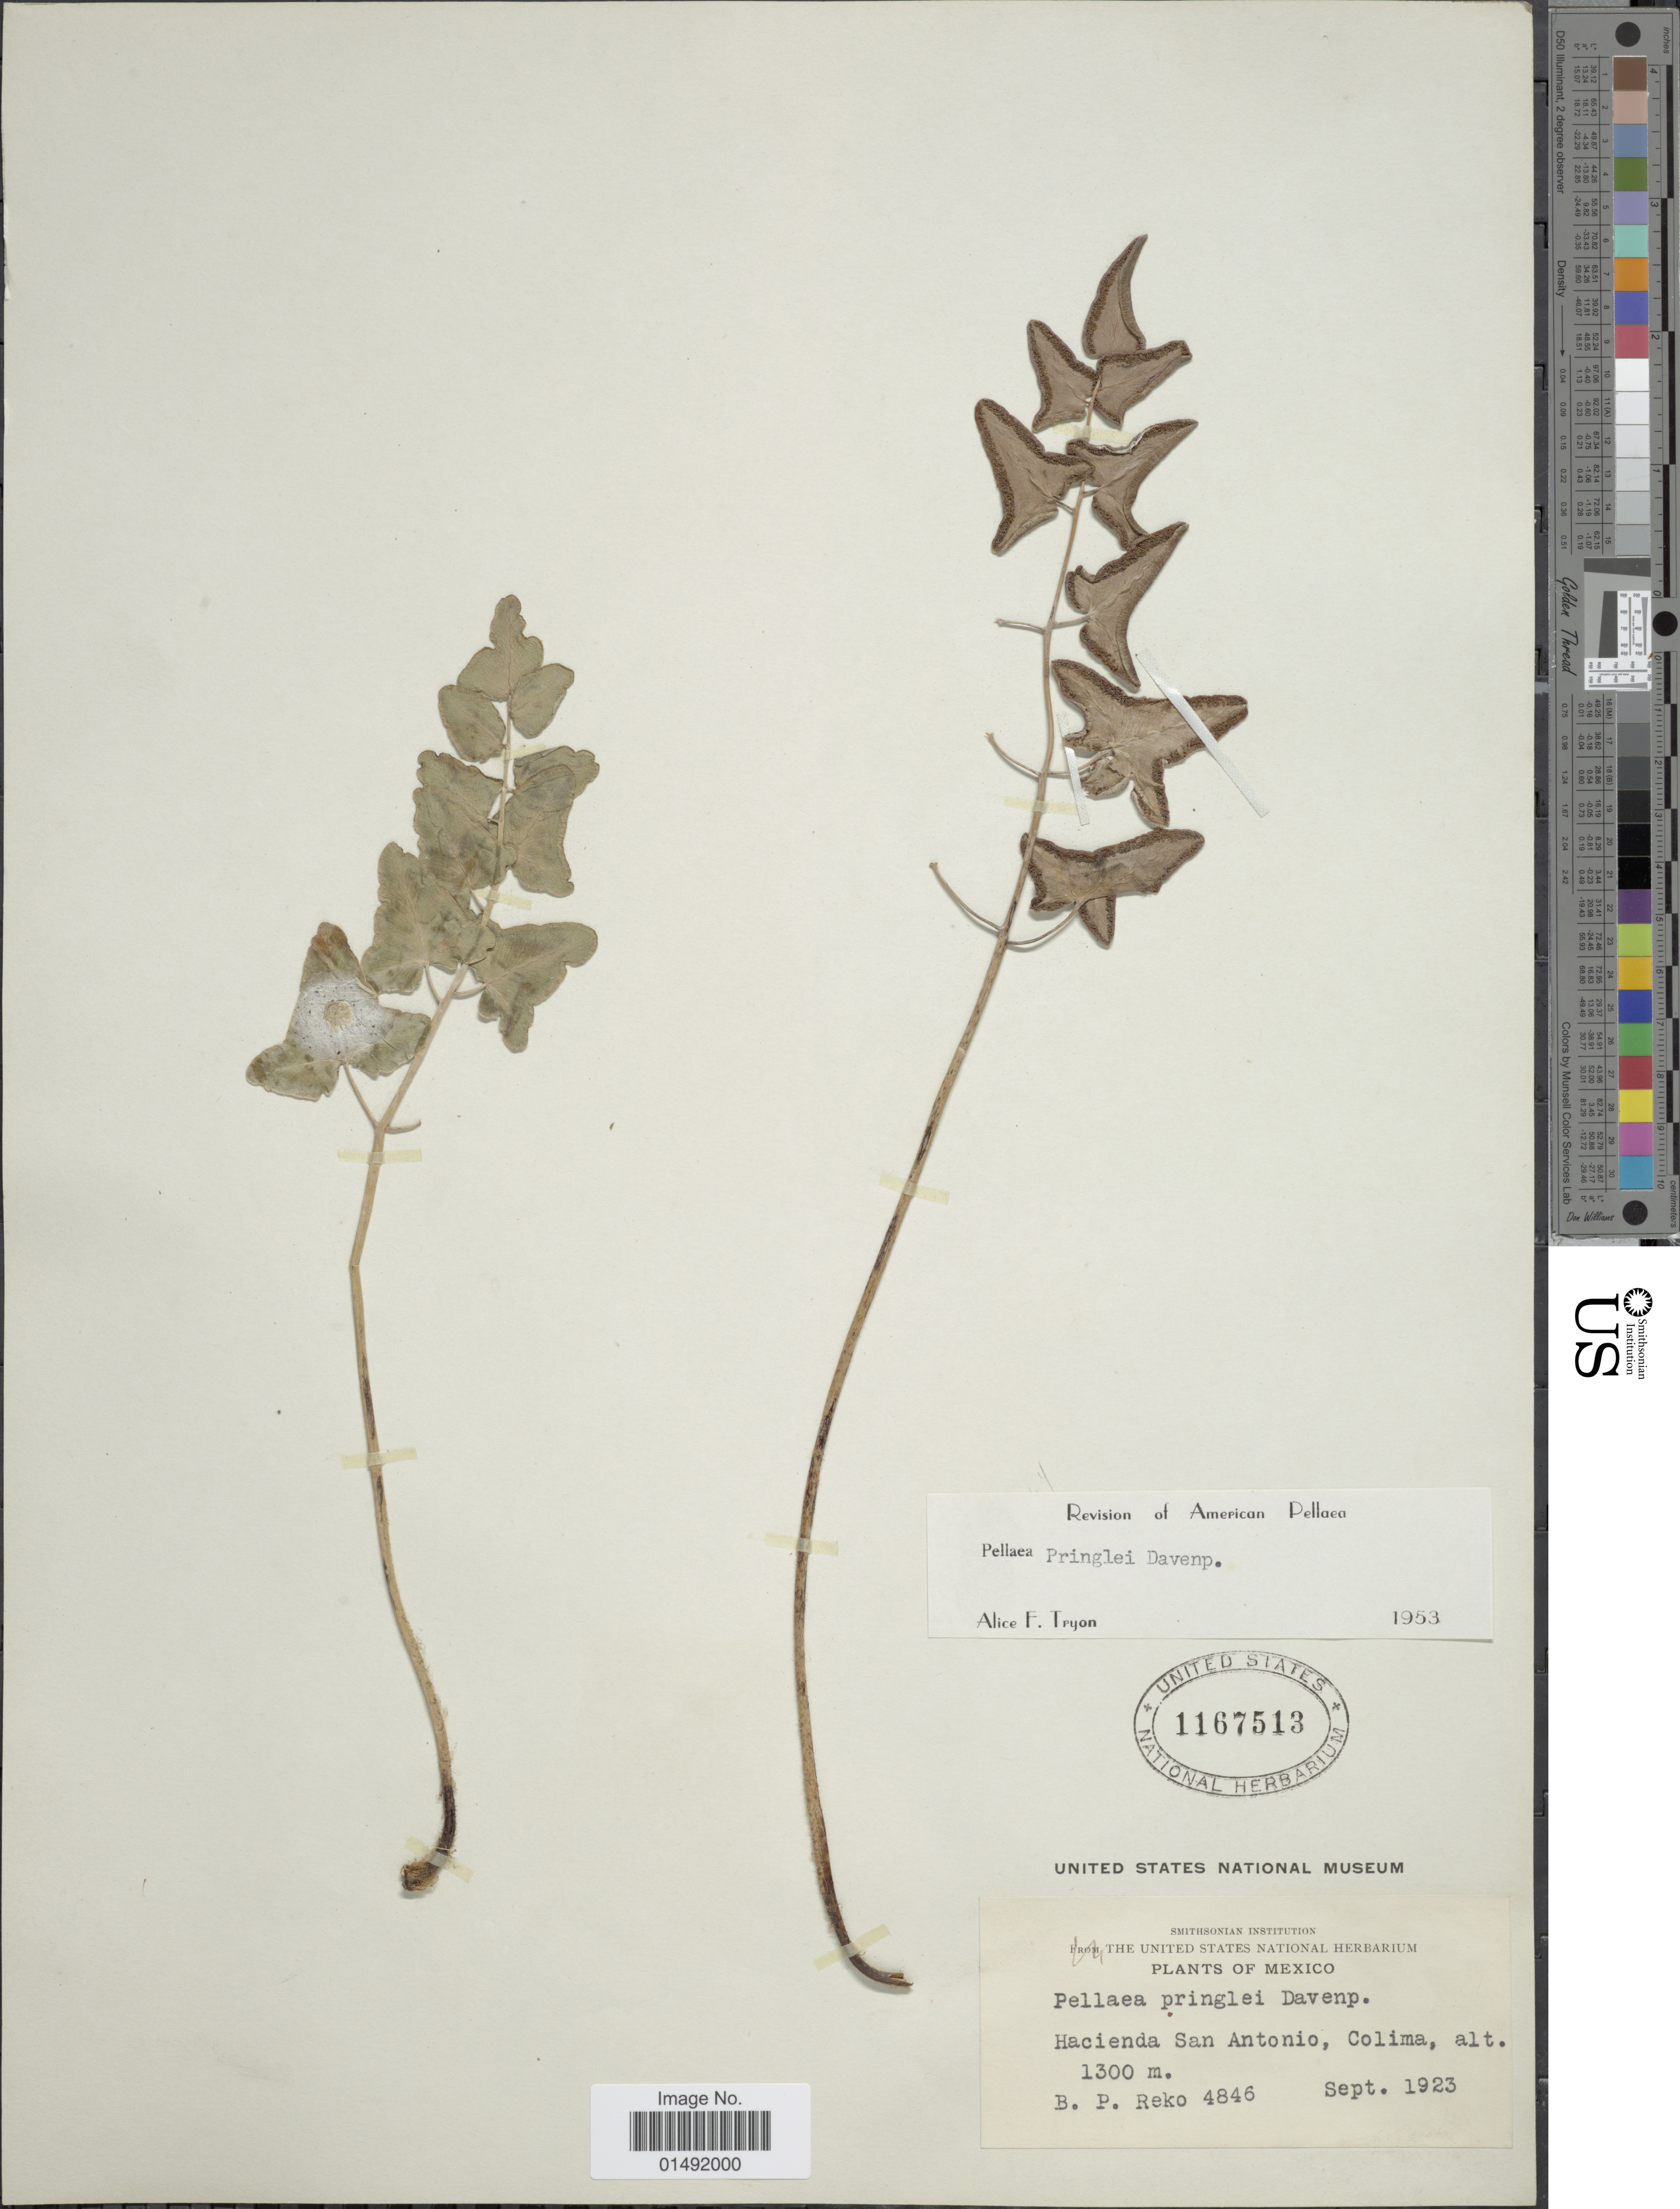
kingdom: Plantae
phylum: Tracheophyta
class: Polypodiopsida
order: Polypodiales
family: Pteridaceae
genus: Pellaea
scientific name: Pellaea pringlei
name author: Davenp.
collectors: B. P. Reko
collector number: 4846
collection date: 1923-09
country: Mexico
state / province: Colima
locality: Hacienda San Antonio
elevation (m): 1300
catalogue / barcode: US 1167513